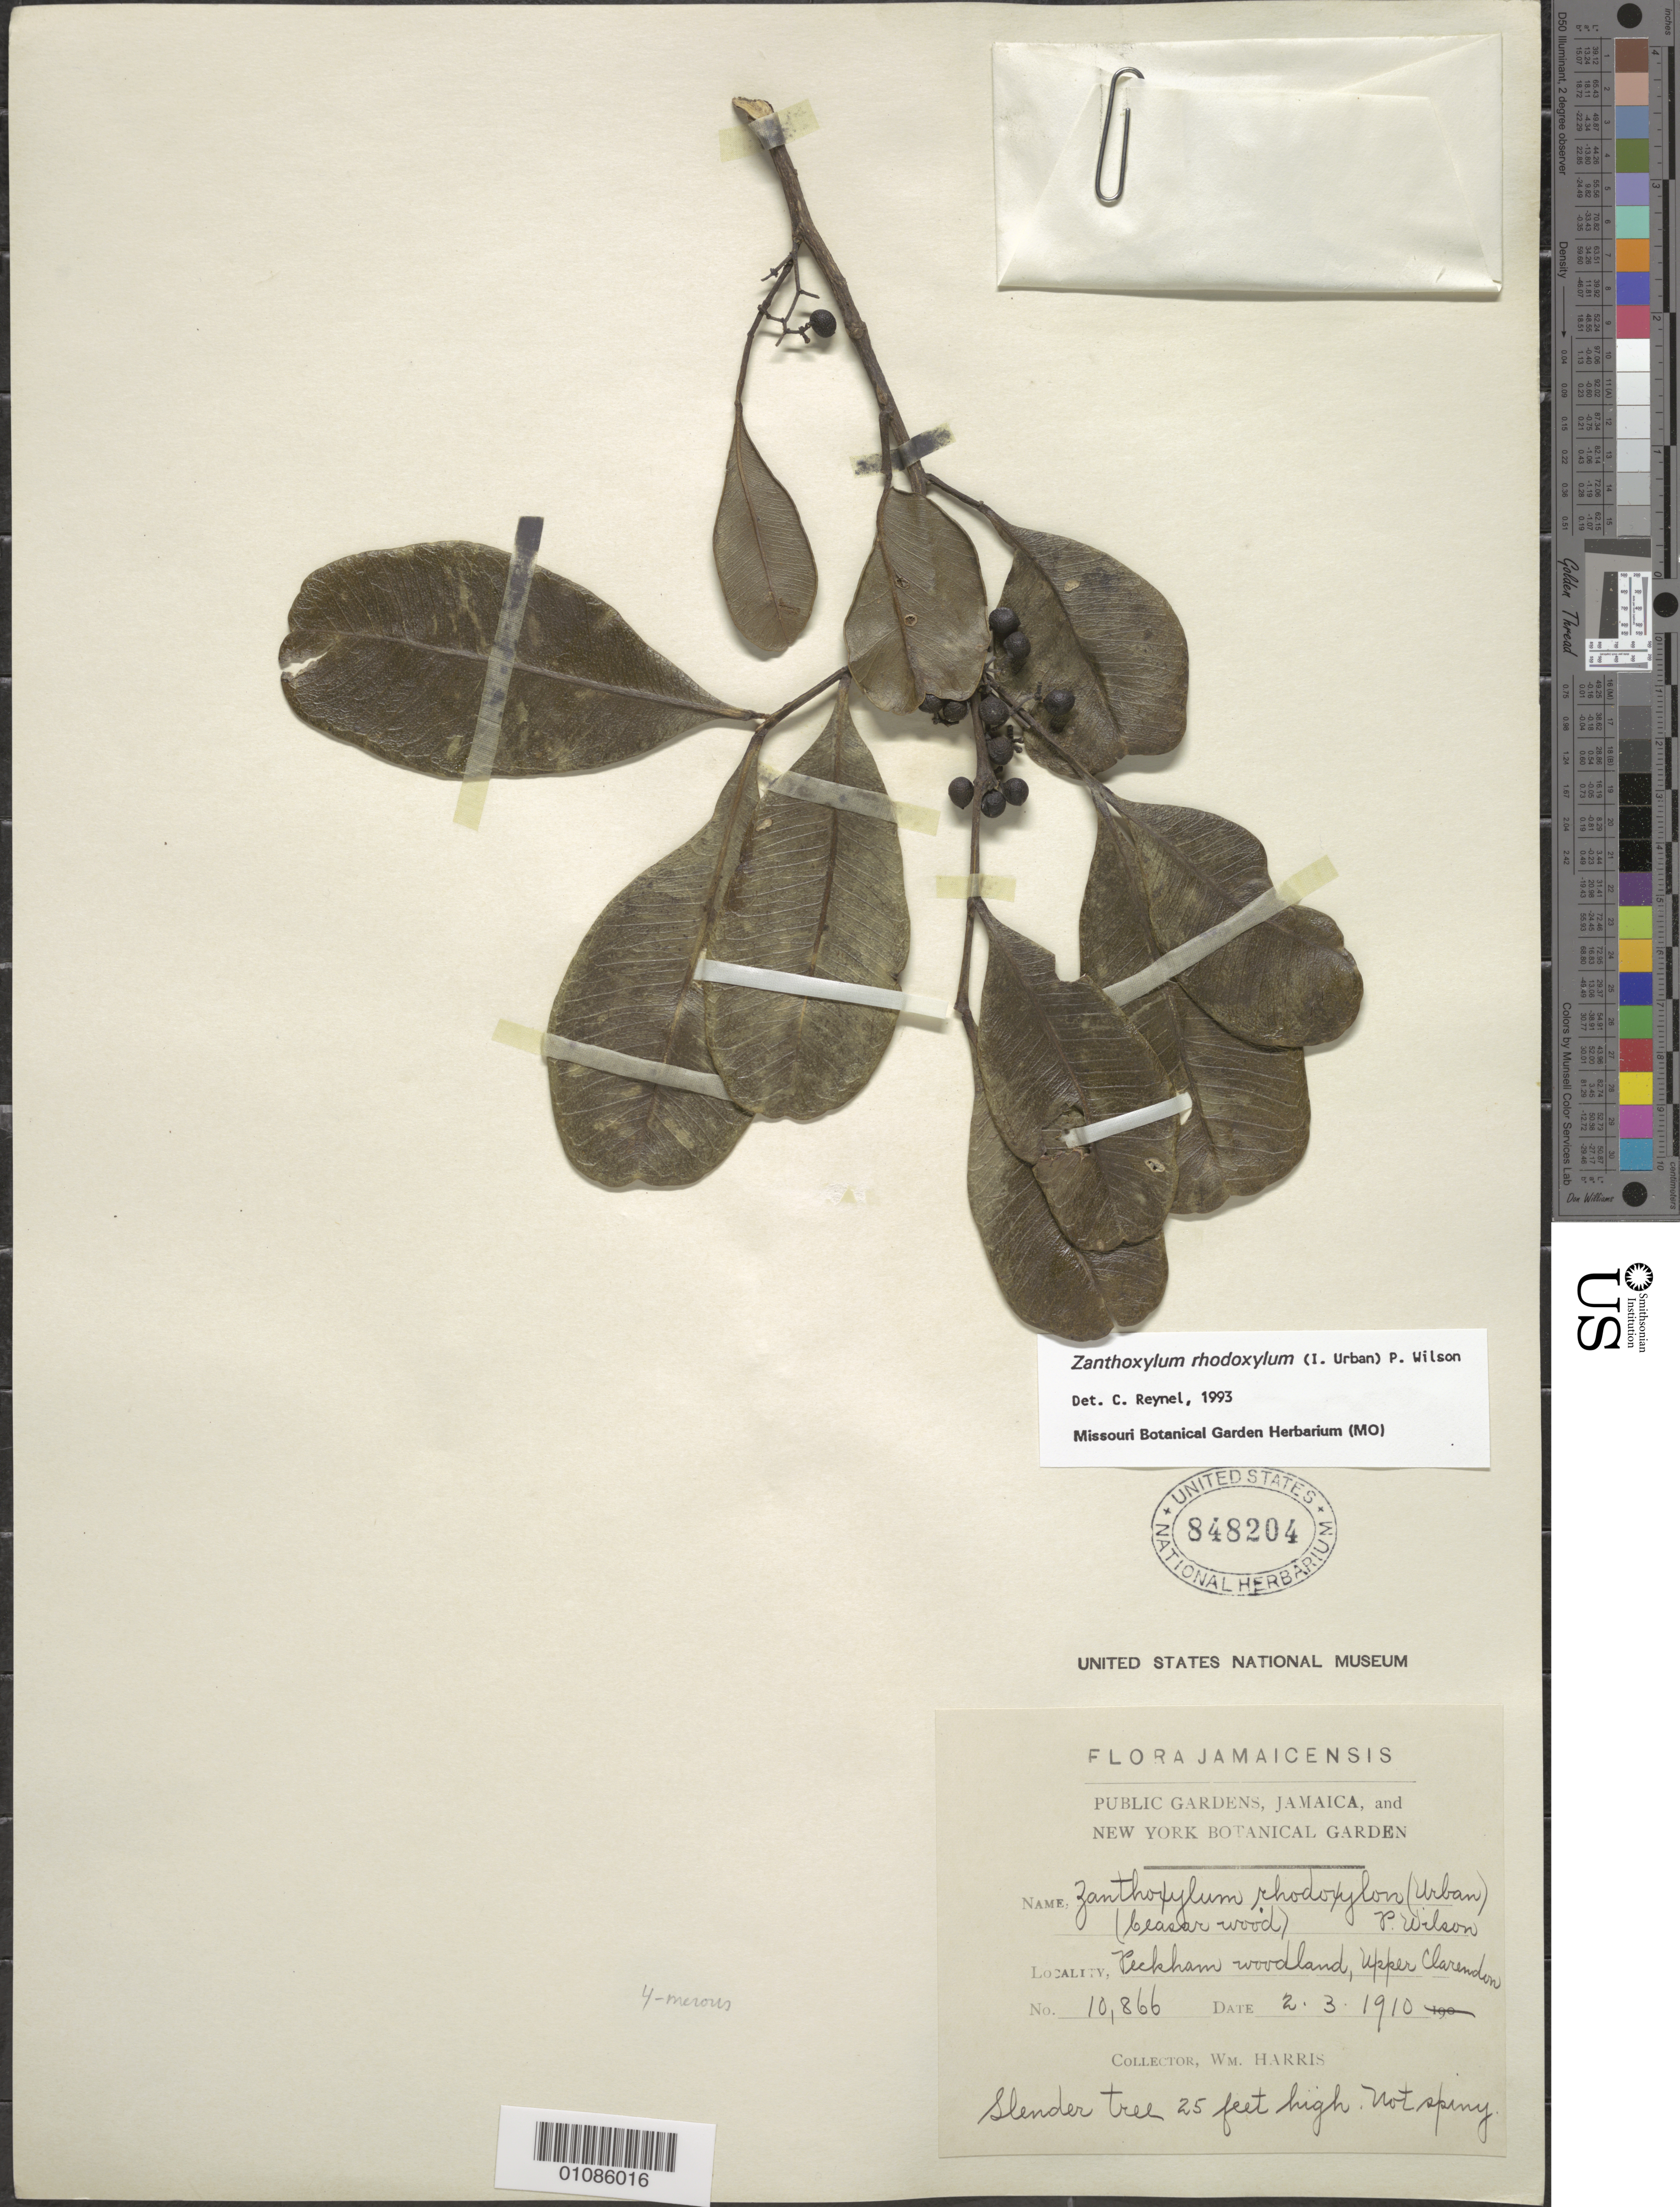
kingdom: Plantae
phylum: Tracheophyta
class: Magnoliopsida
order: Sapindales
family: Rutaceae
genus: Zanthoxylum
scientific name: Zanthoxylum rhodoxylon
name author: (Urb.) P. Wilson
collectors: W. Harris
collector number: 10866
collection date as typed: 02 Mar 1910 to 03 Feb 1910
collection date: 1910-02-03/1910-03-02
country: Jamaica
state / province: Clarendon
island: Jamaica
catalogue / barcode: US 848204